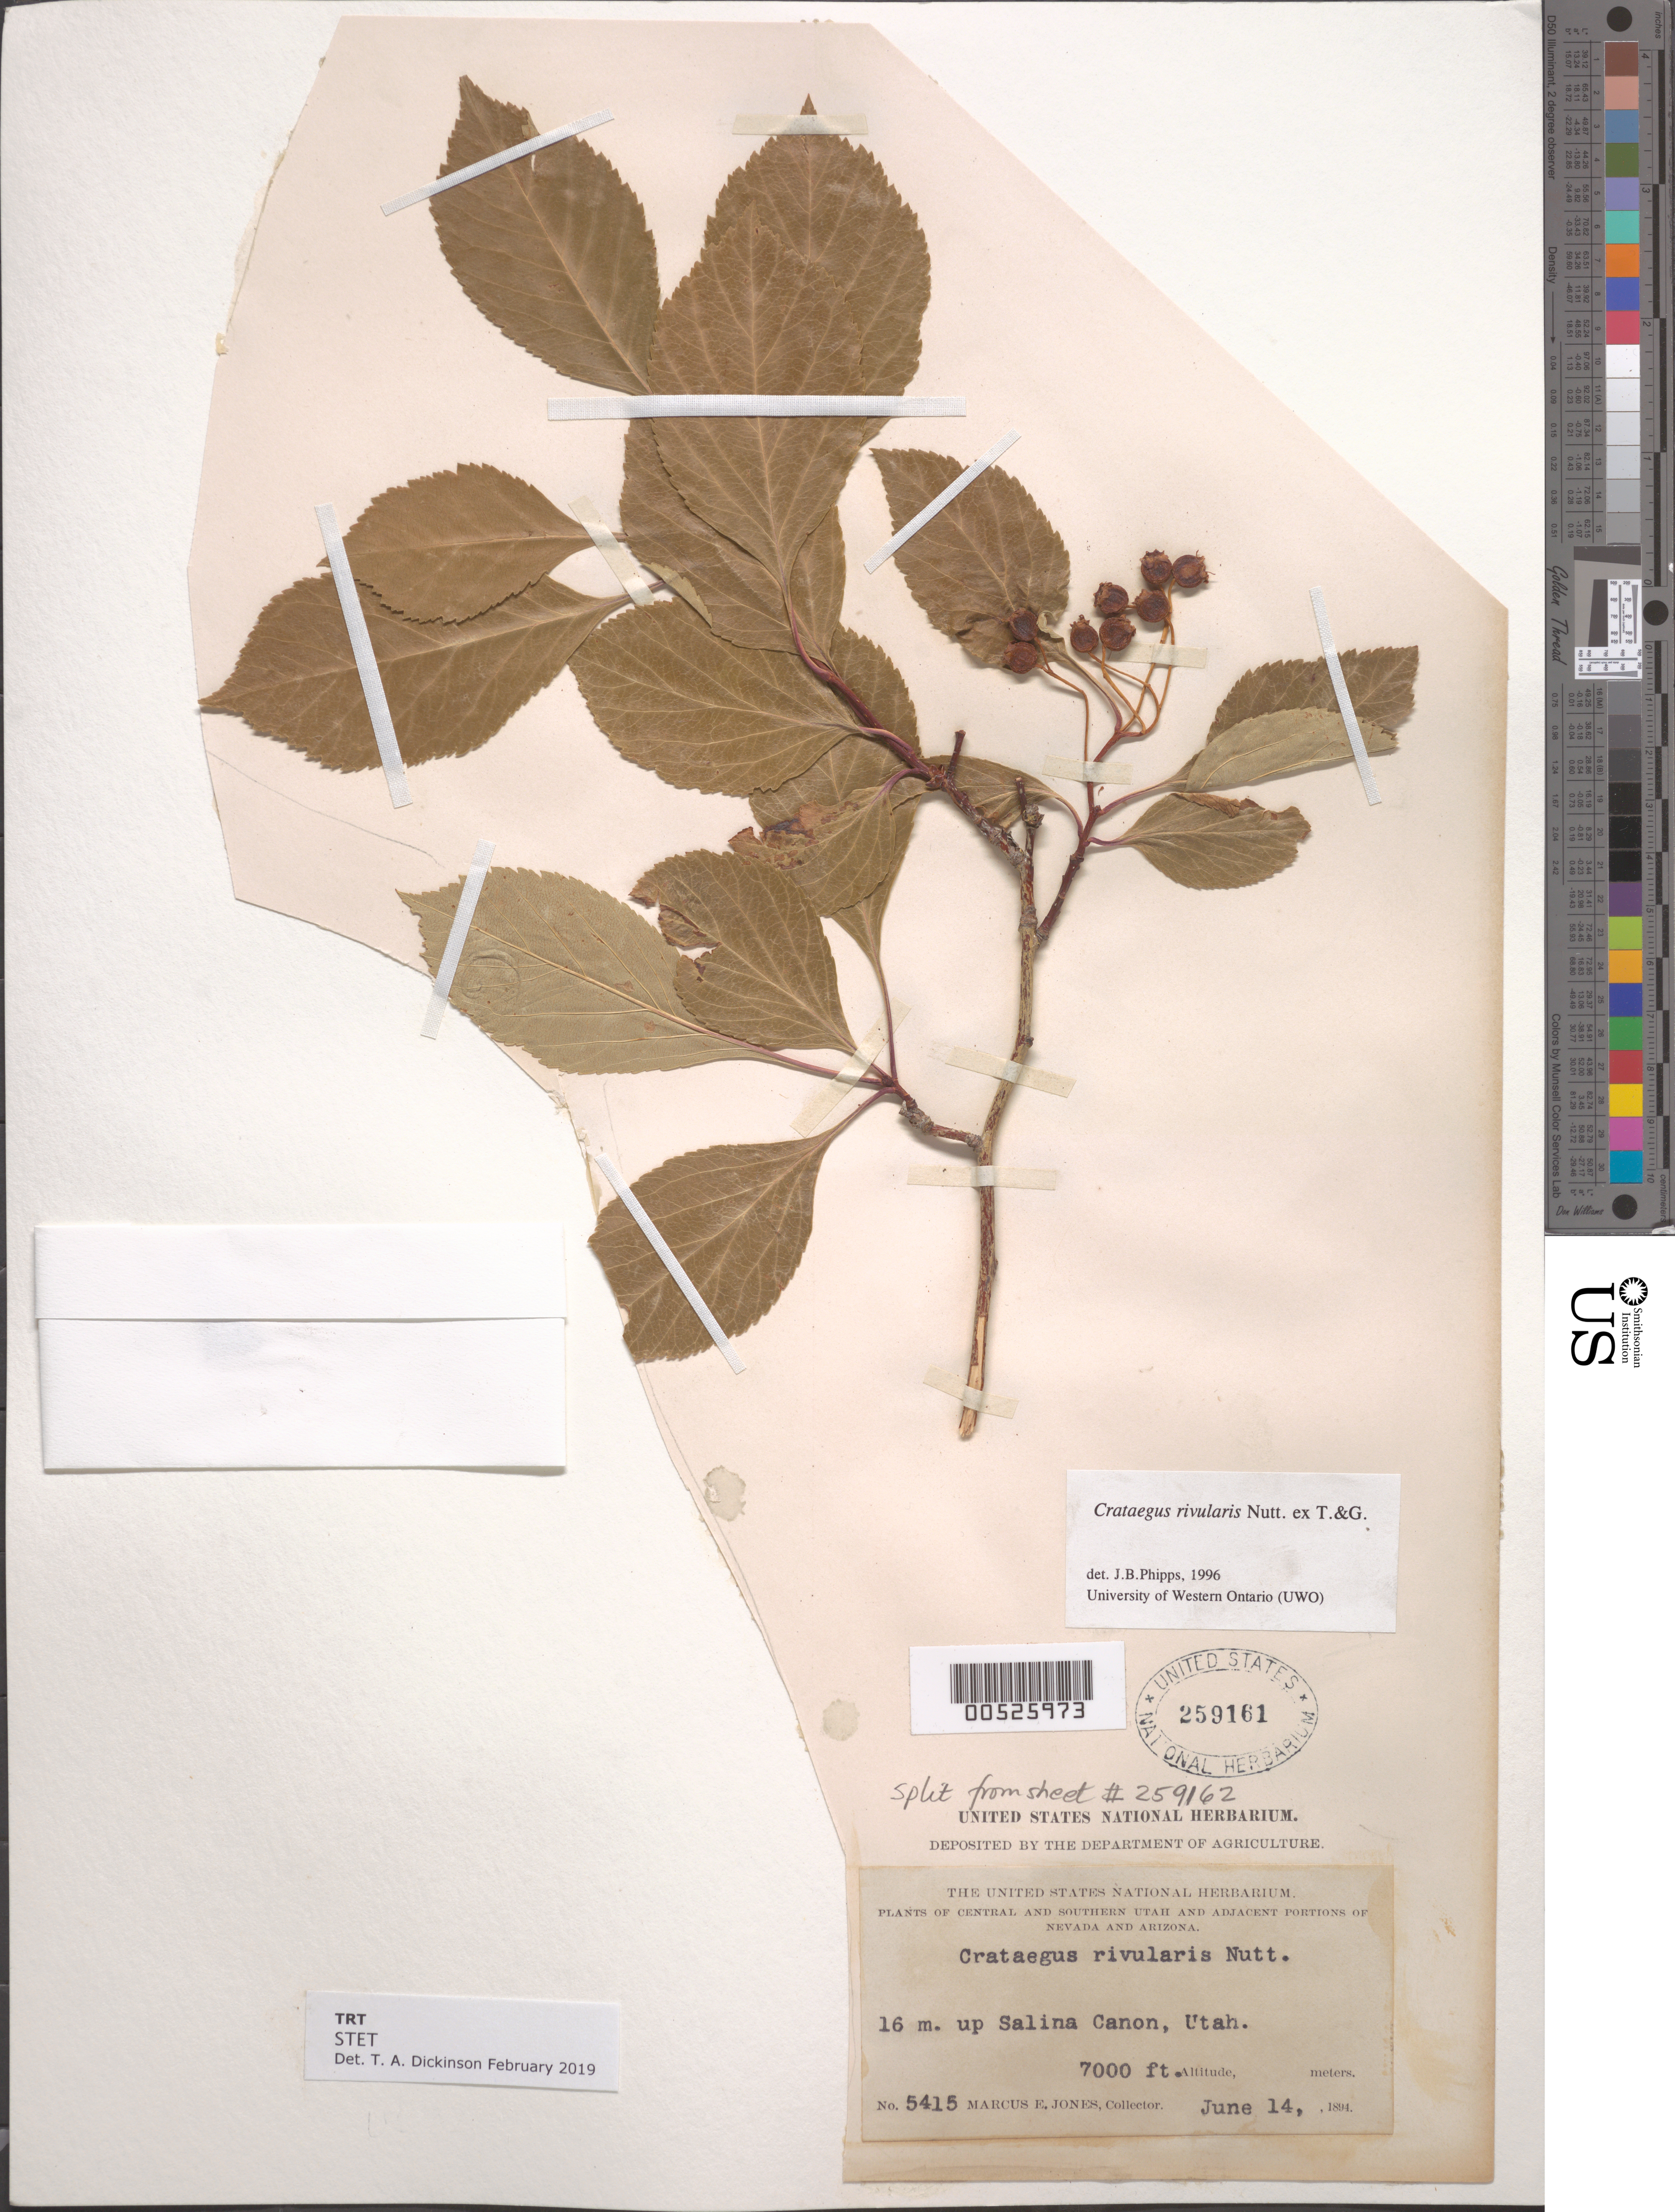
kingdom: Plantae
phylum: Tracheophyta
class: Magnoliopsida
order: Rosales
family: Rosaceae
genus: Crataegus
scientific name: Crataegus rivularis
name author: Nutt.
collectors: M. E. Jones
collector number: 5415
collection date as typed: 14 Jun 1894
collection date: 1894-06-14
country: United States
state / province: Utah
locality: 16 m. up Salina Cañon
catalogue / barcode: US 259161